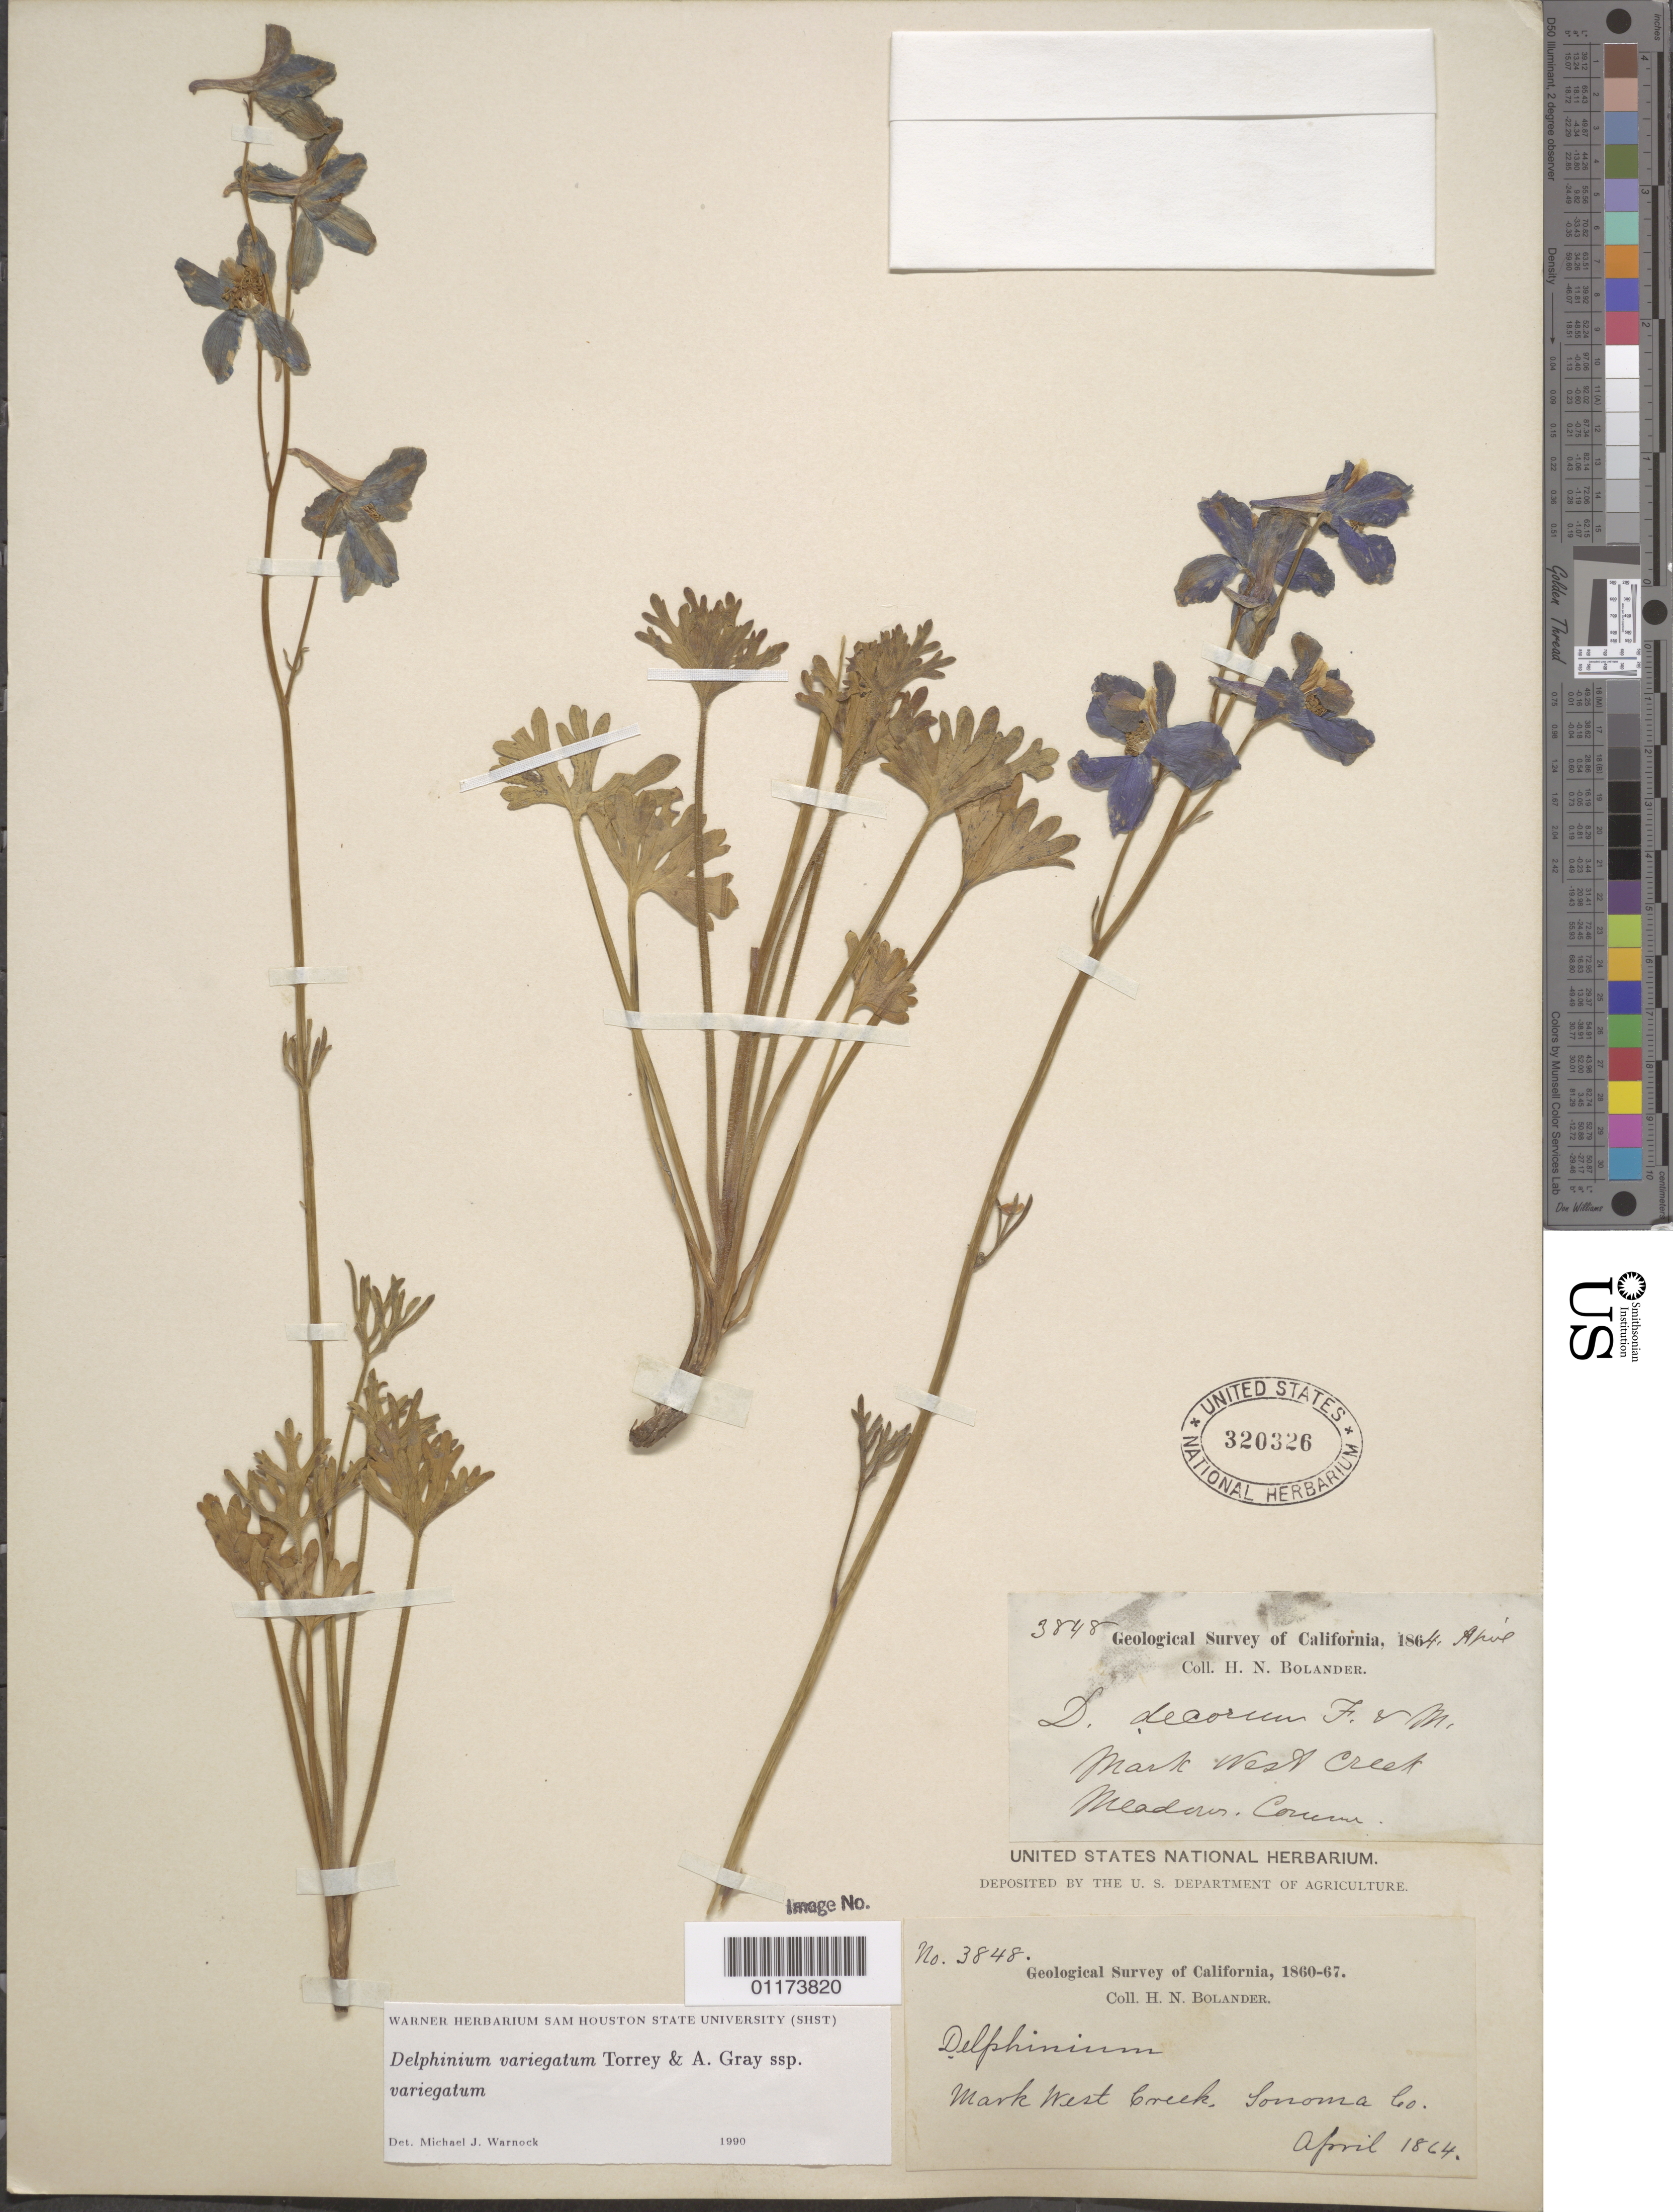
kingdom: Plantae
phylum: Tracheophyta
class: Magnoliopsida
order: Ranunculales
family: Ranunculaceae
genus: Delphinium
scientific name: Delphinium variegatum subsp. variegatum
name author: Torr. & A. Gray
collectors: H. Bolander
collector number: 3848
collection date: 1864-04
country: United States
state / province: California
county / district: Sonoma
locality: By Mark West Creek.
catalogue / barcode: US 320326